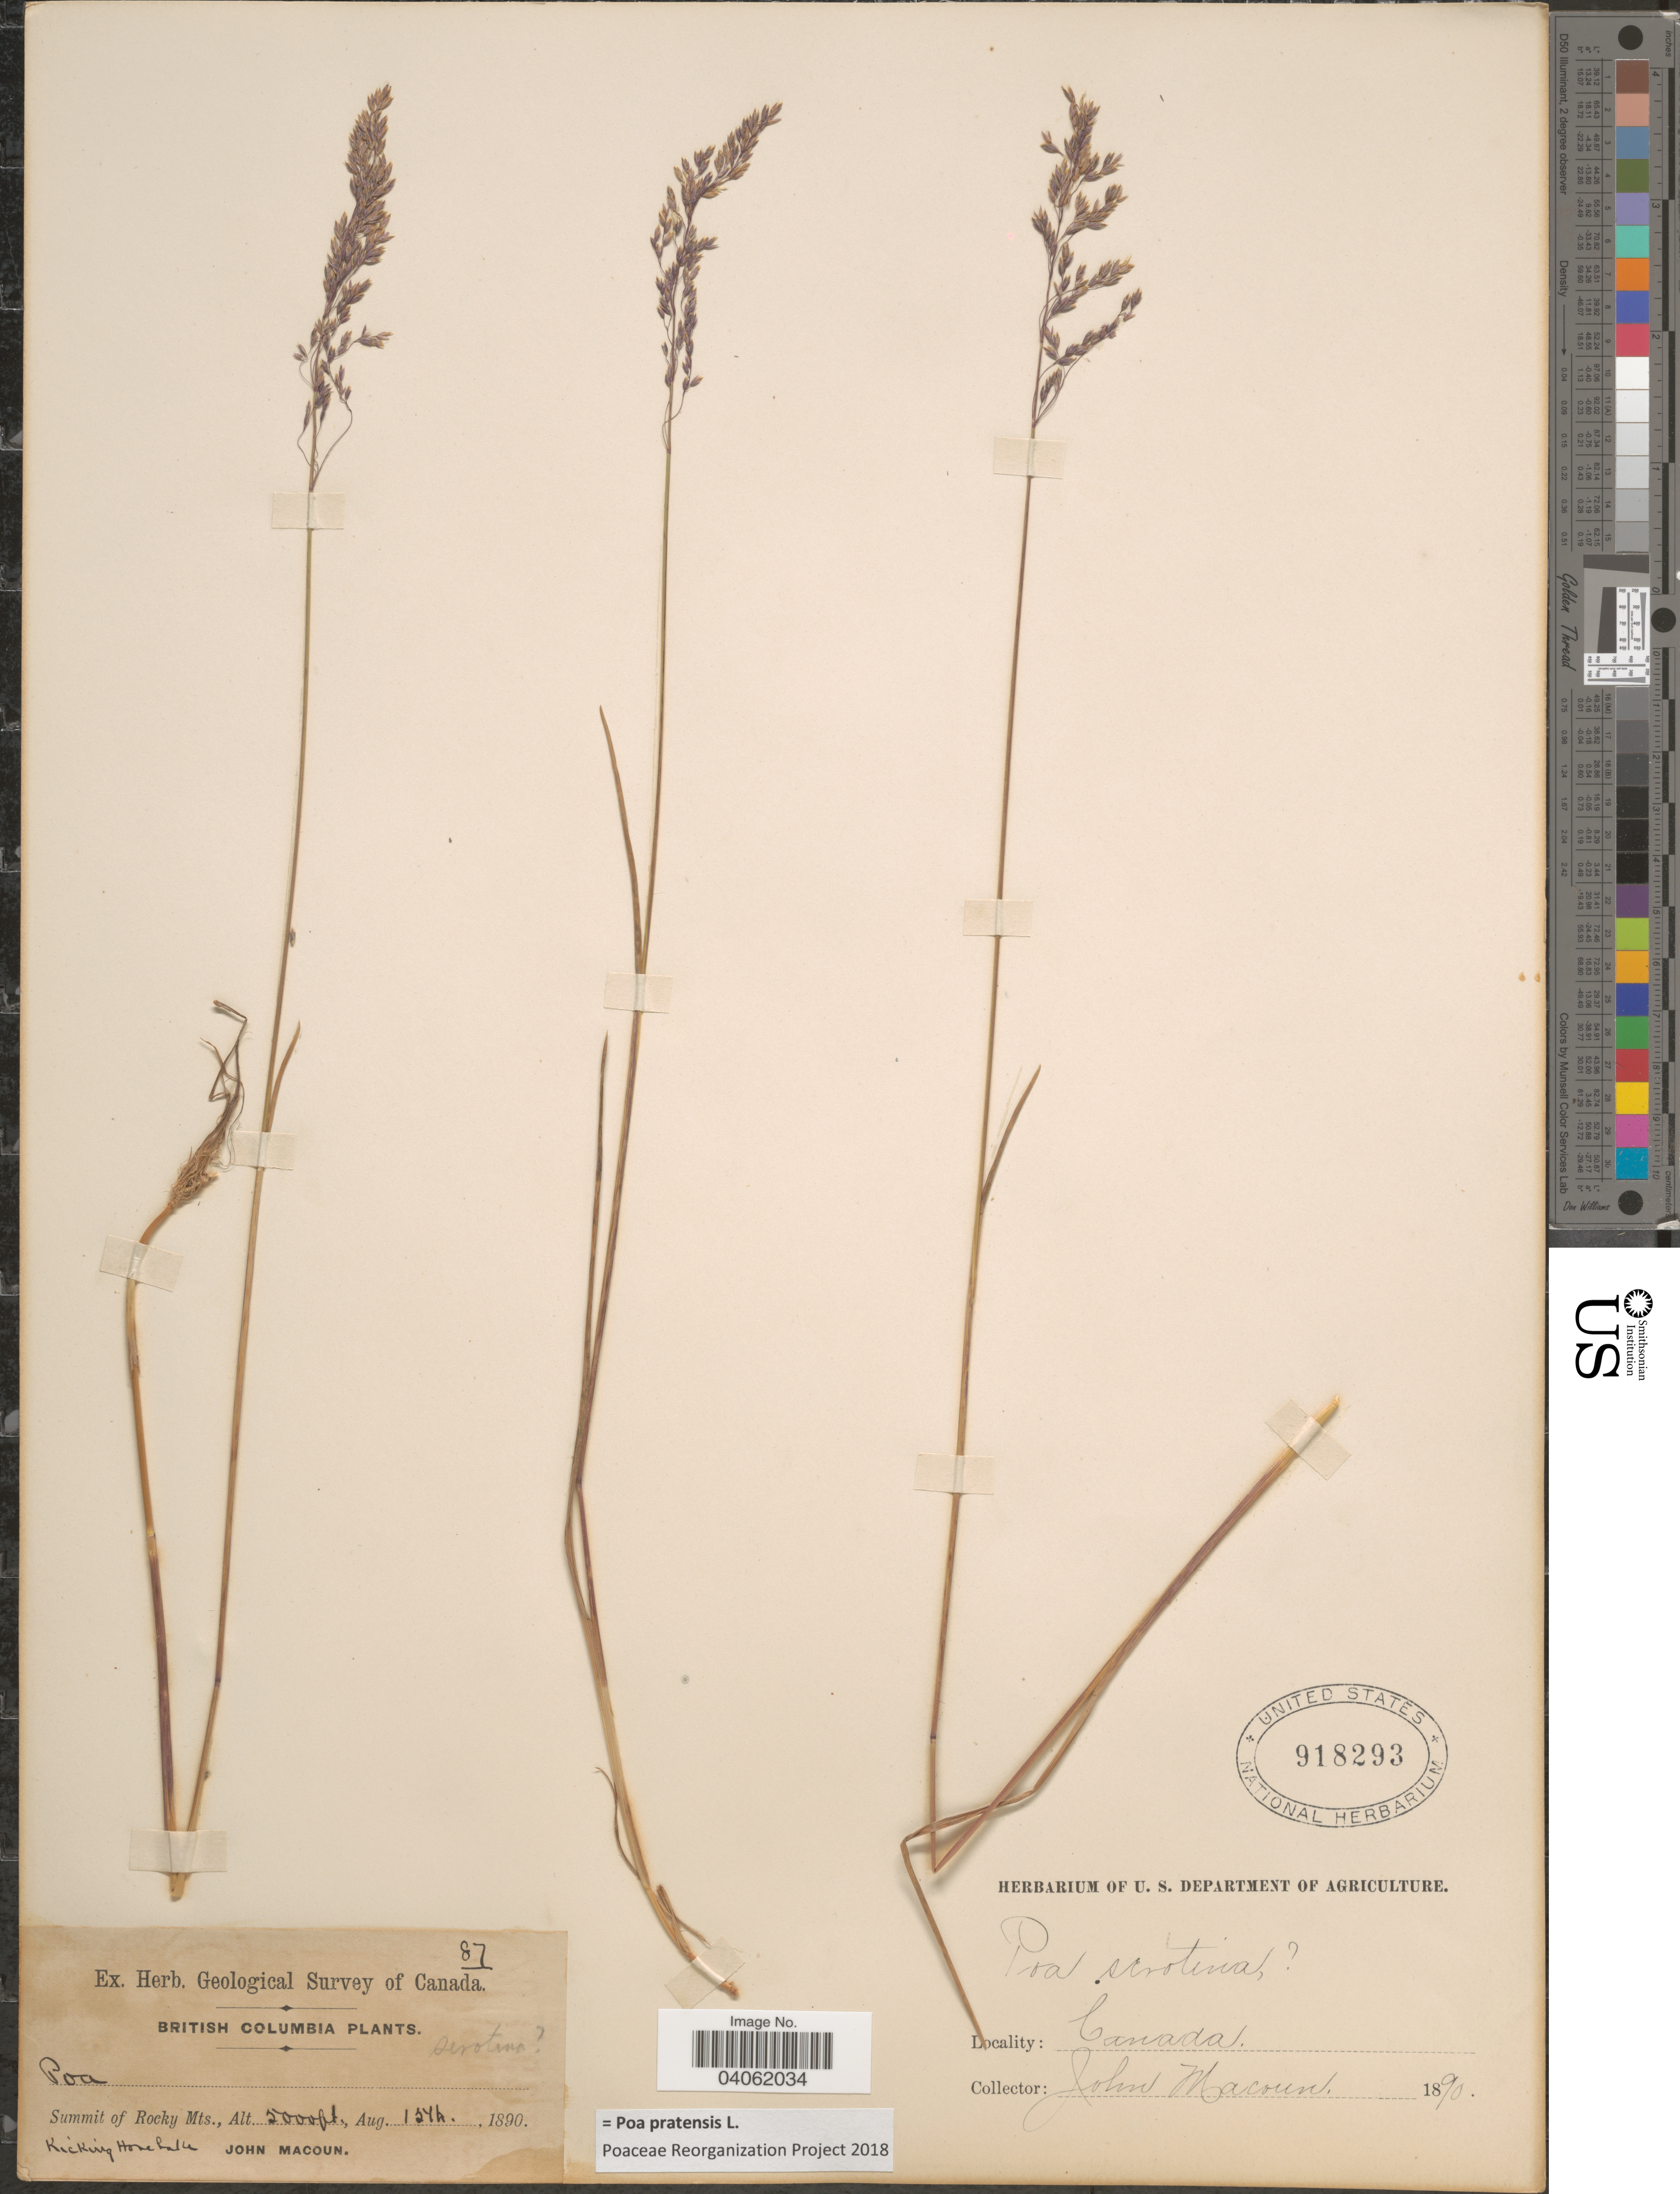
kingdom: Plantae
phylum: Tracheophyta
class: Liliopsida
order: Poales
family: Poaceae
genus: Poa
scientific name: Poa pratensis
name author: L.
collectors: J. Macoun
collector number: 87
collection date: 1890-08-15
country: Canada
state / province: British Columbia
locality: Summit of Rocky Mts. Kicking Horse Lake.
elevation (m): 1524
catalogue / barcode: US 918293